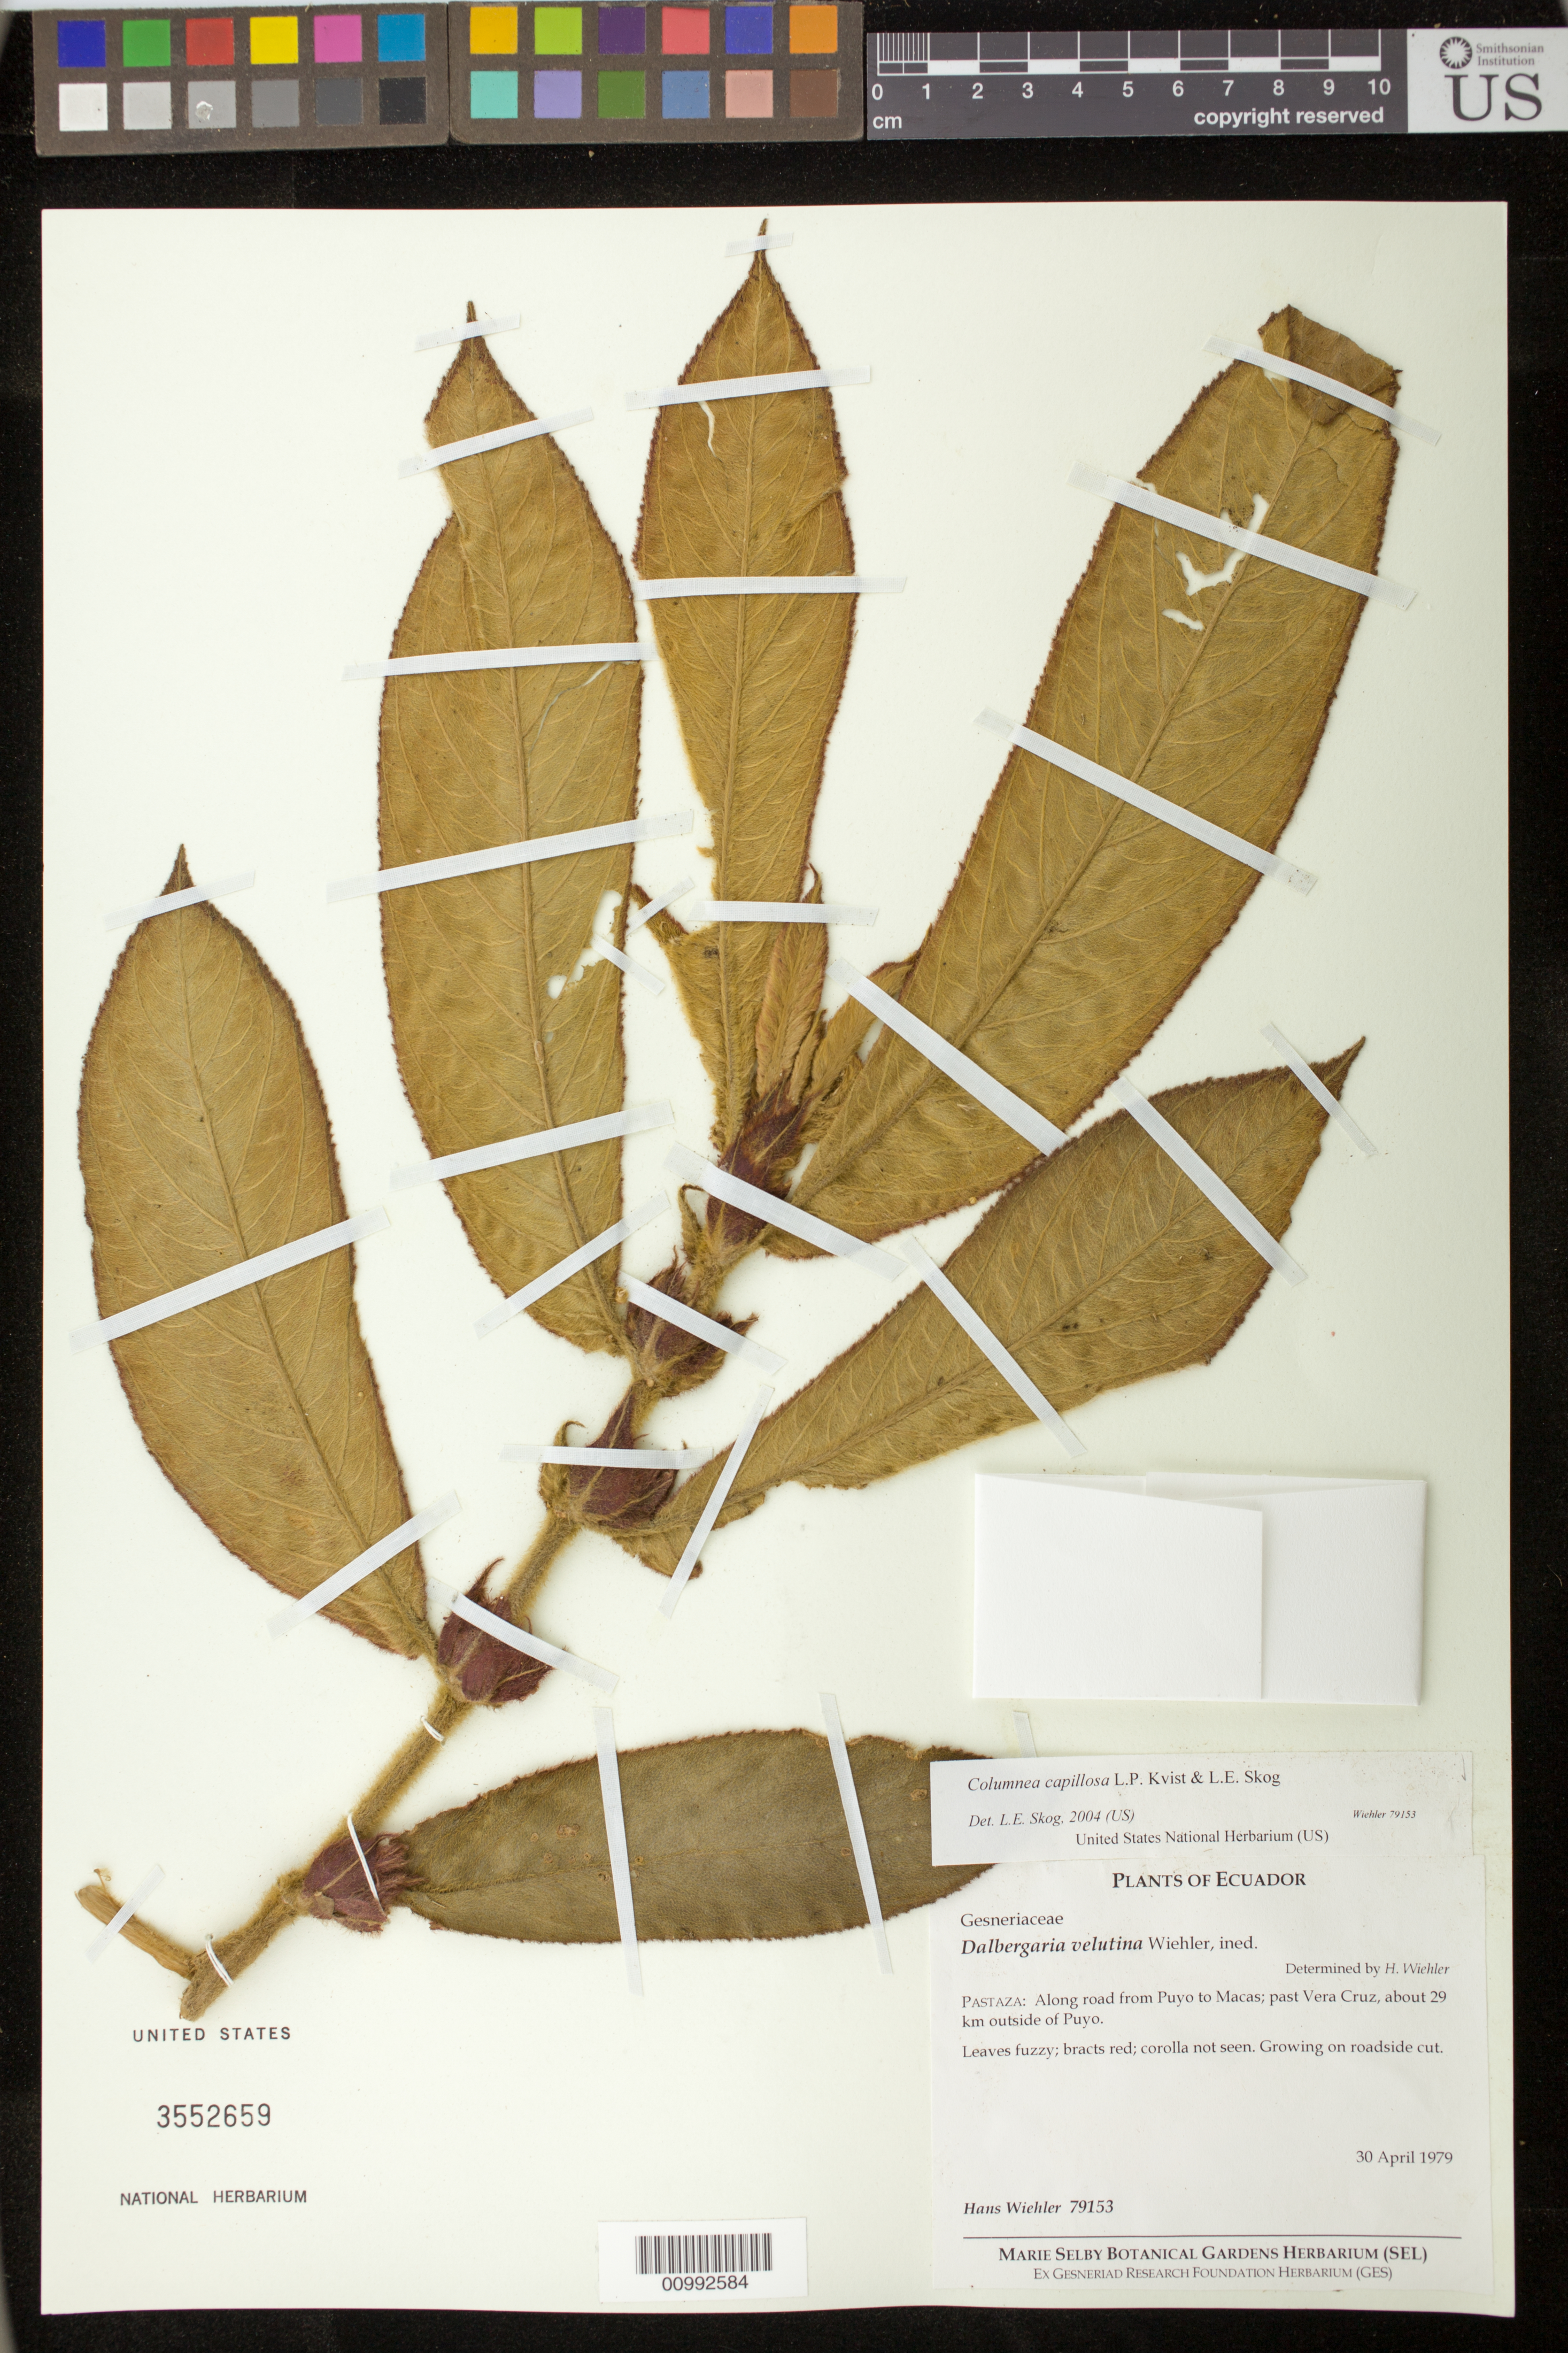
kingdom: Plantae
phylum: Tracheophyta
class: Magnoliopsida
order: Lamiales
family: Gesneriaceae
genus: Columnea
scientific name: Columnea capillosa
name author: L.P. Kvist & L.E. Skog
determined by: Skog, Laurence E.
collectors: H. J. Wiehler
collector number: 79153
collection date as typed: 30 Apr 1979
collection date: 1979-04-30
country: Ecuador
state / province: Pastaza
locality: Pastaza: along road from Puyo to Macas; past Vera Cruz, about 29 km outside of Puyo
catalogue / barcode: US 3552659